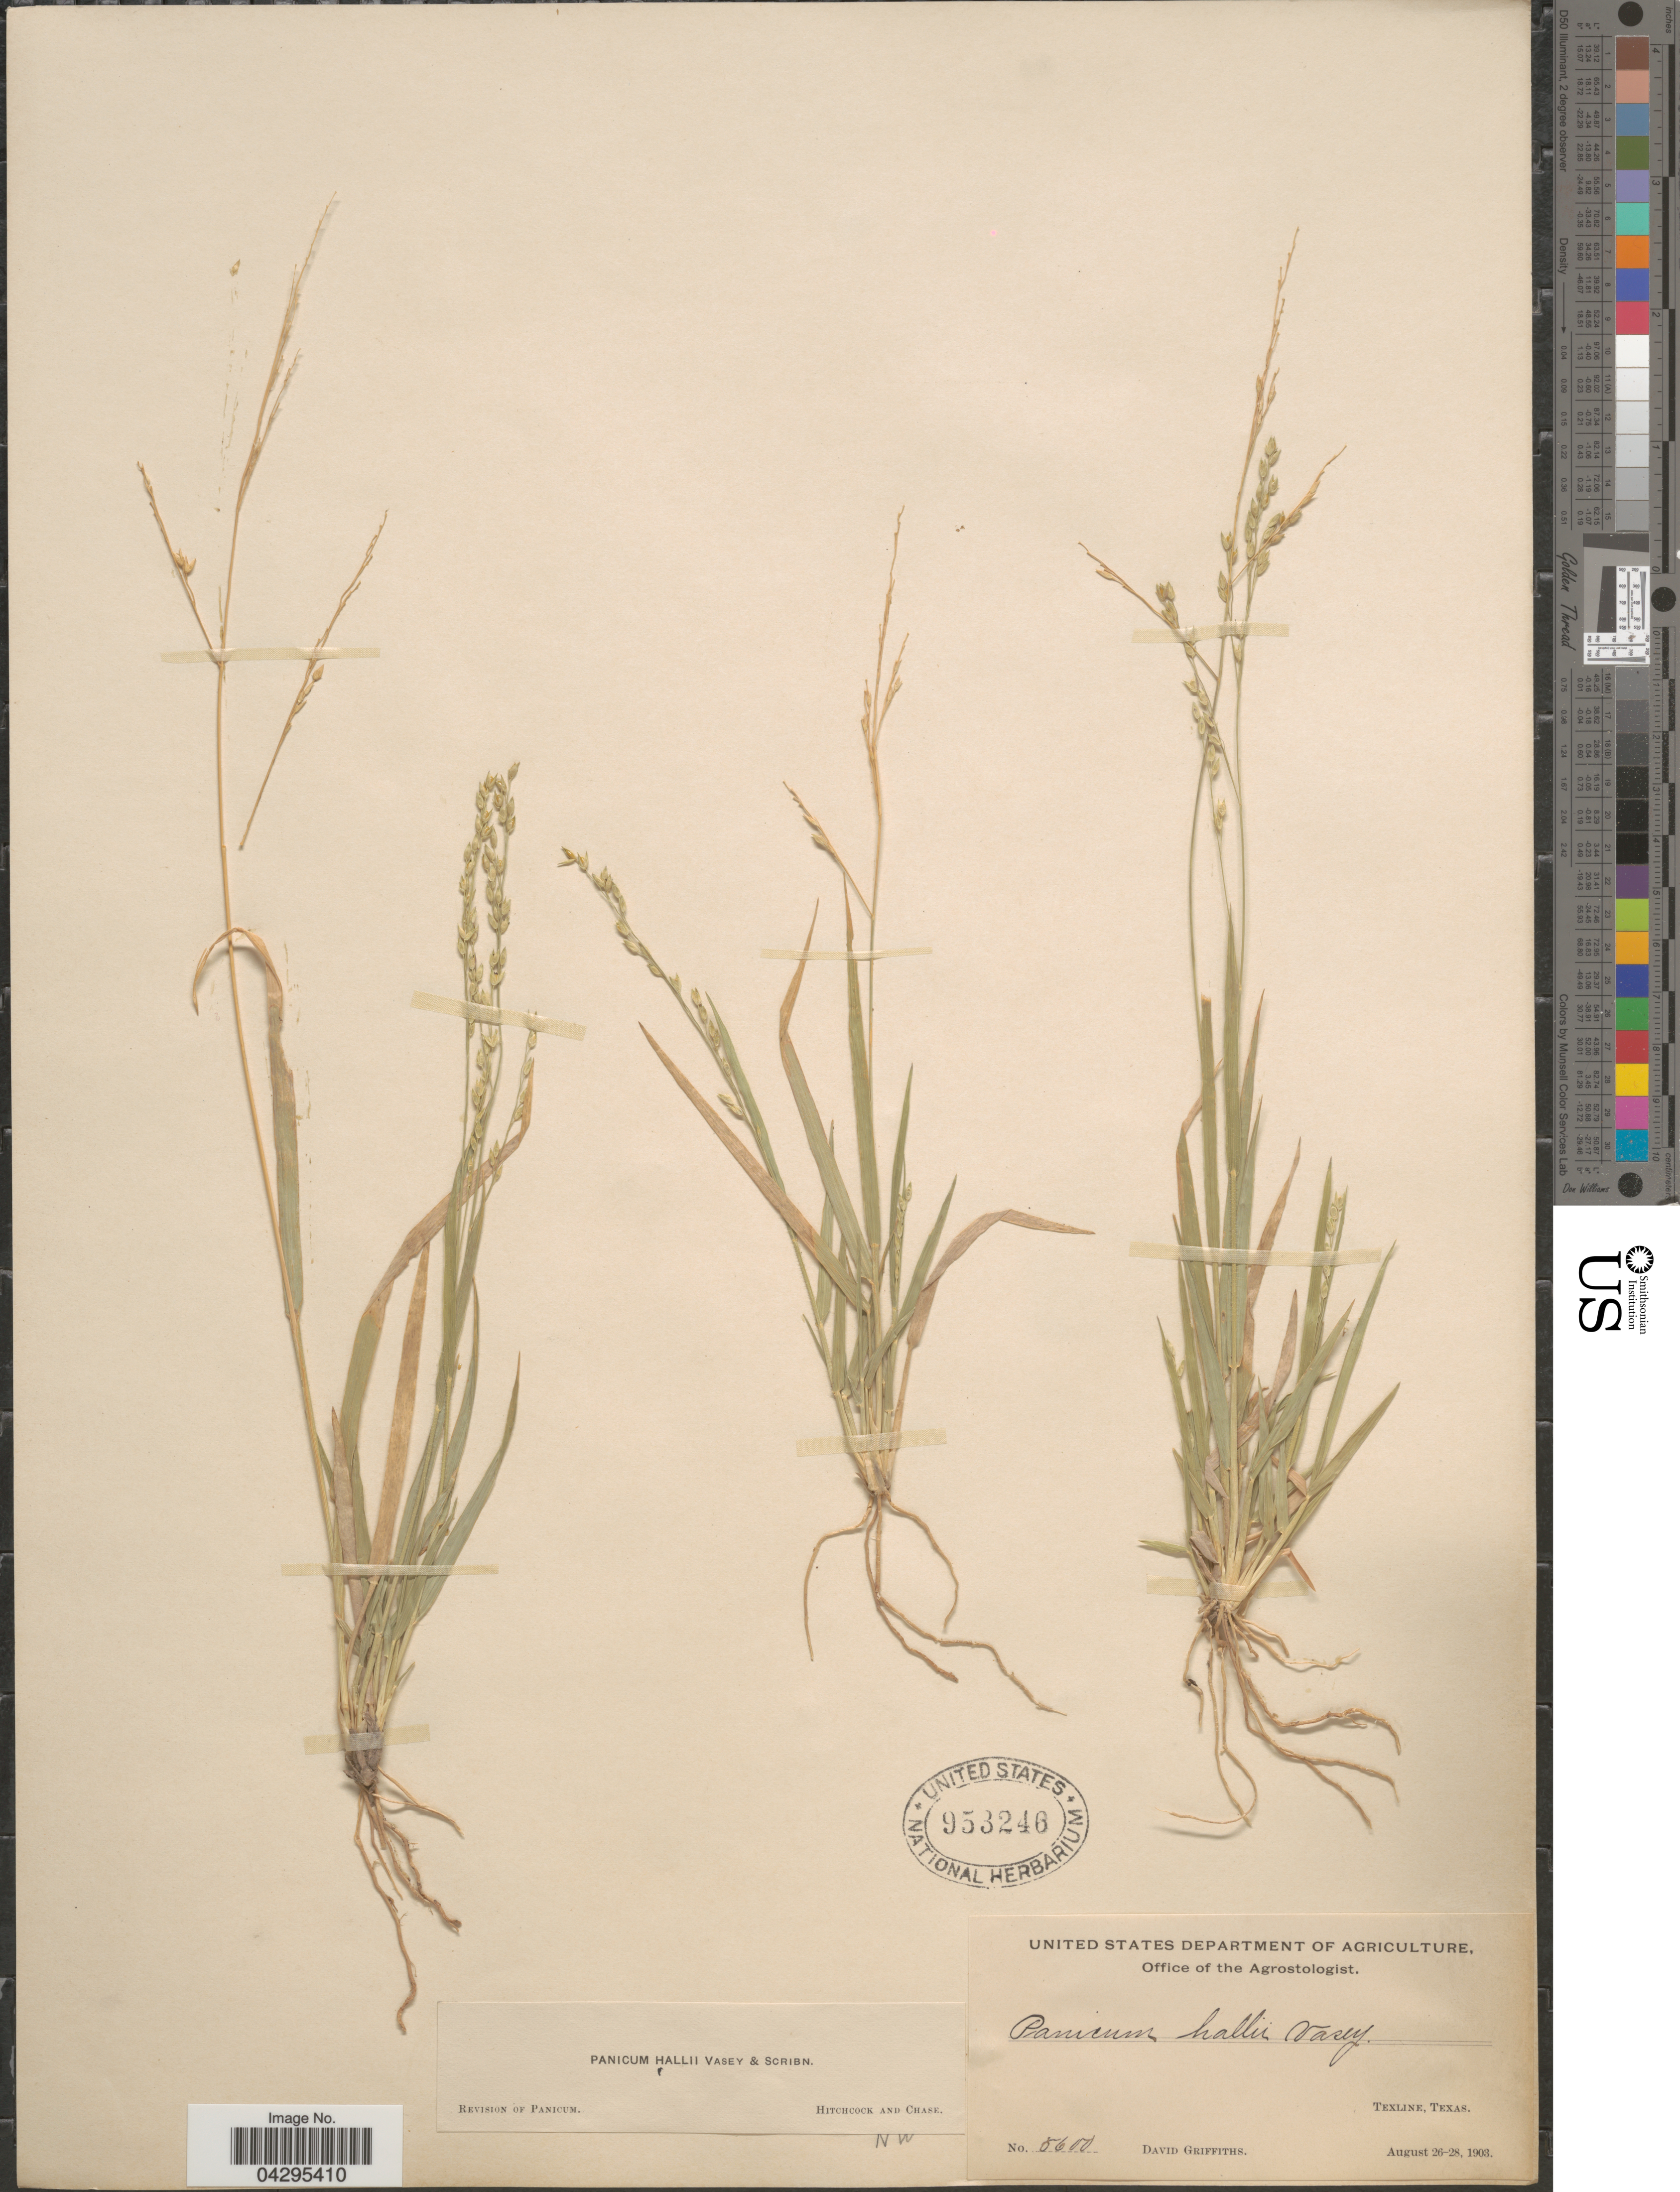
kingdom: Plantae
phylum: Tracheophyta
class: Liliopsida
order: Poales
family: Poaceae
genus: Panicum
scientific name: Panicum hallii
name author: Vasey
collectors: D. Griffiths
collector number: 5600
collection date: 1903-08-26/1903-08-28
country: United States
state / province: Texas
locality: Texline.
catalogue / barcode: US 953246